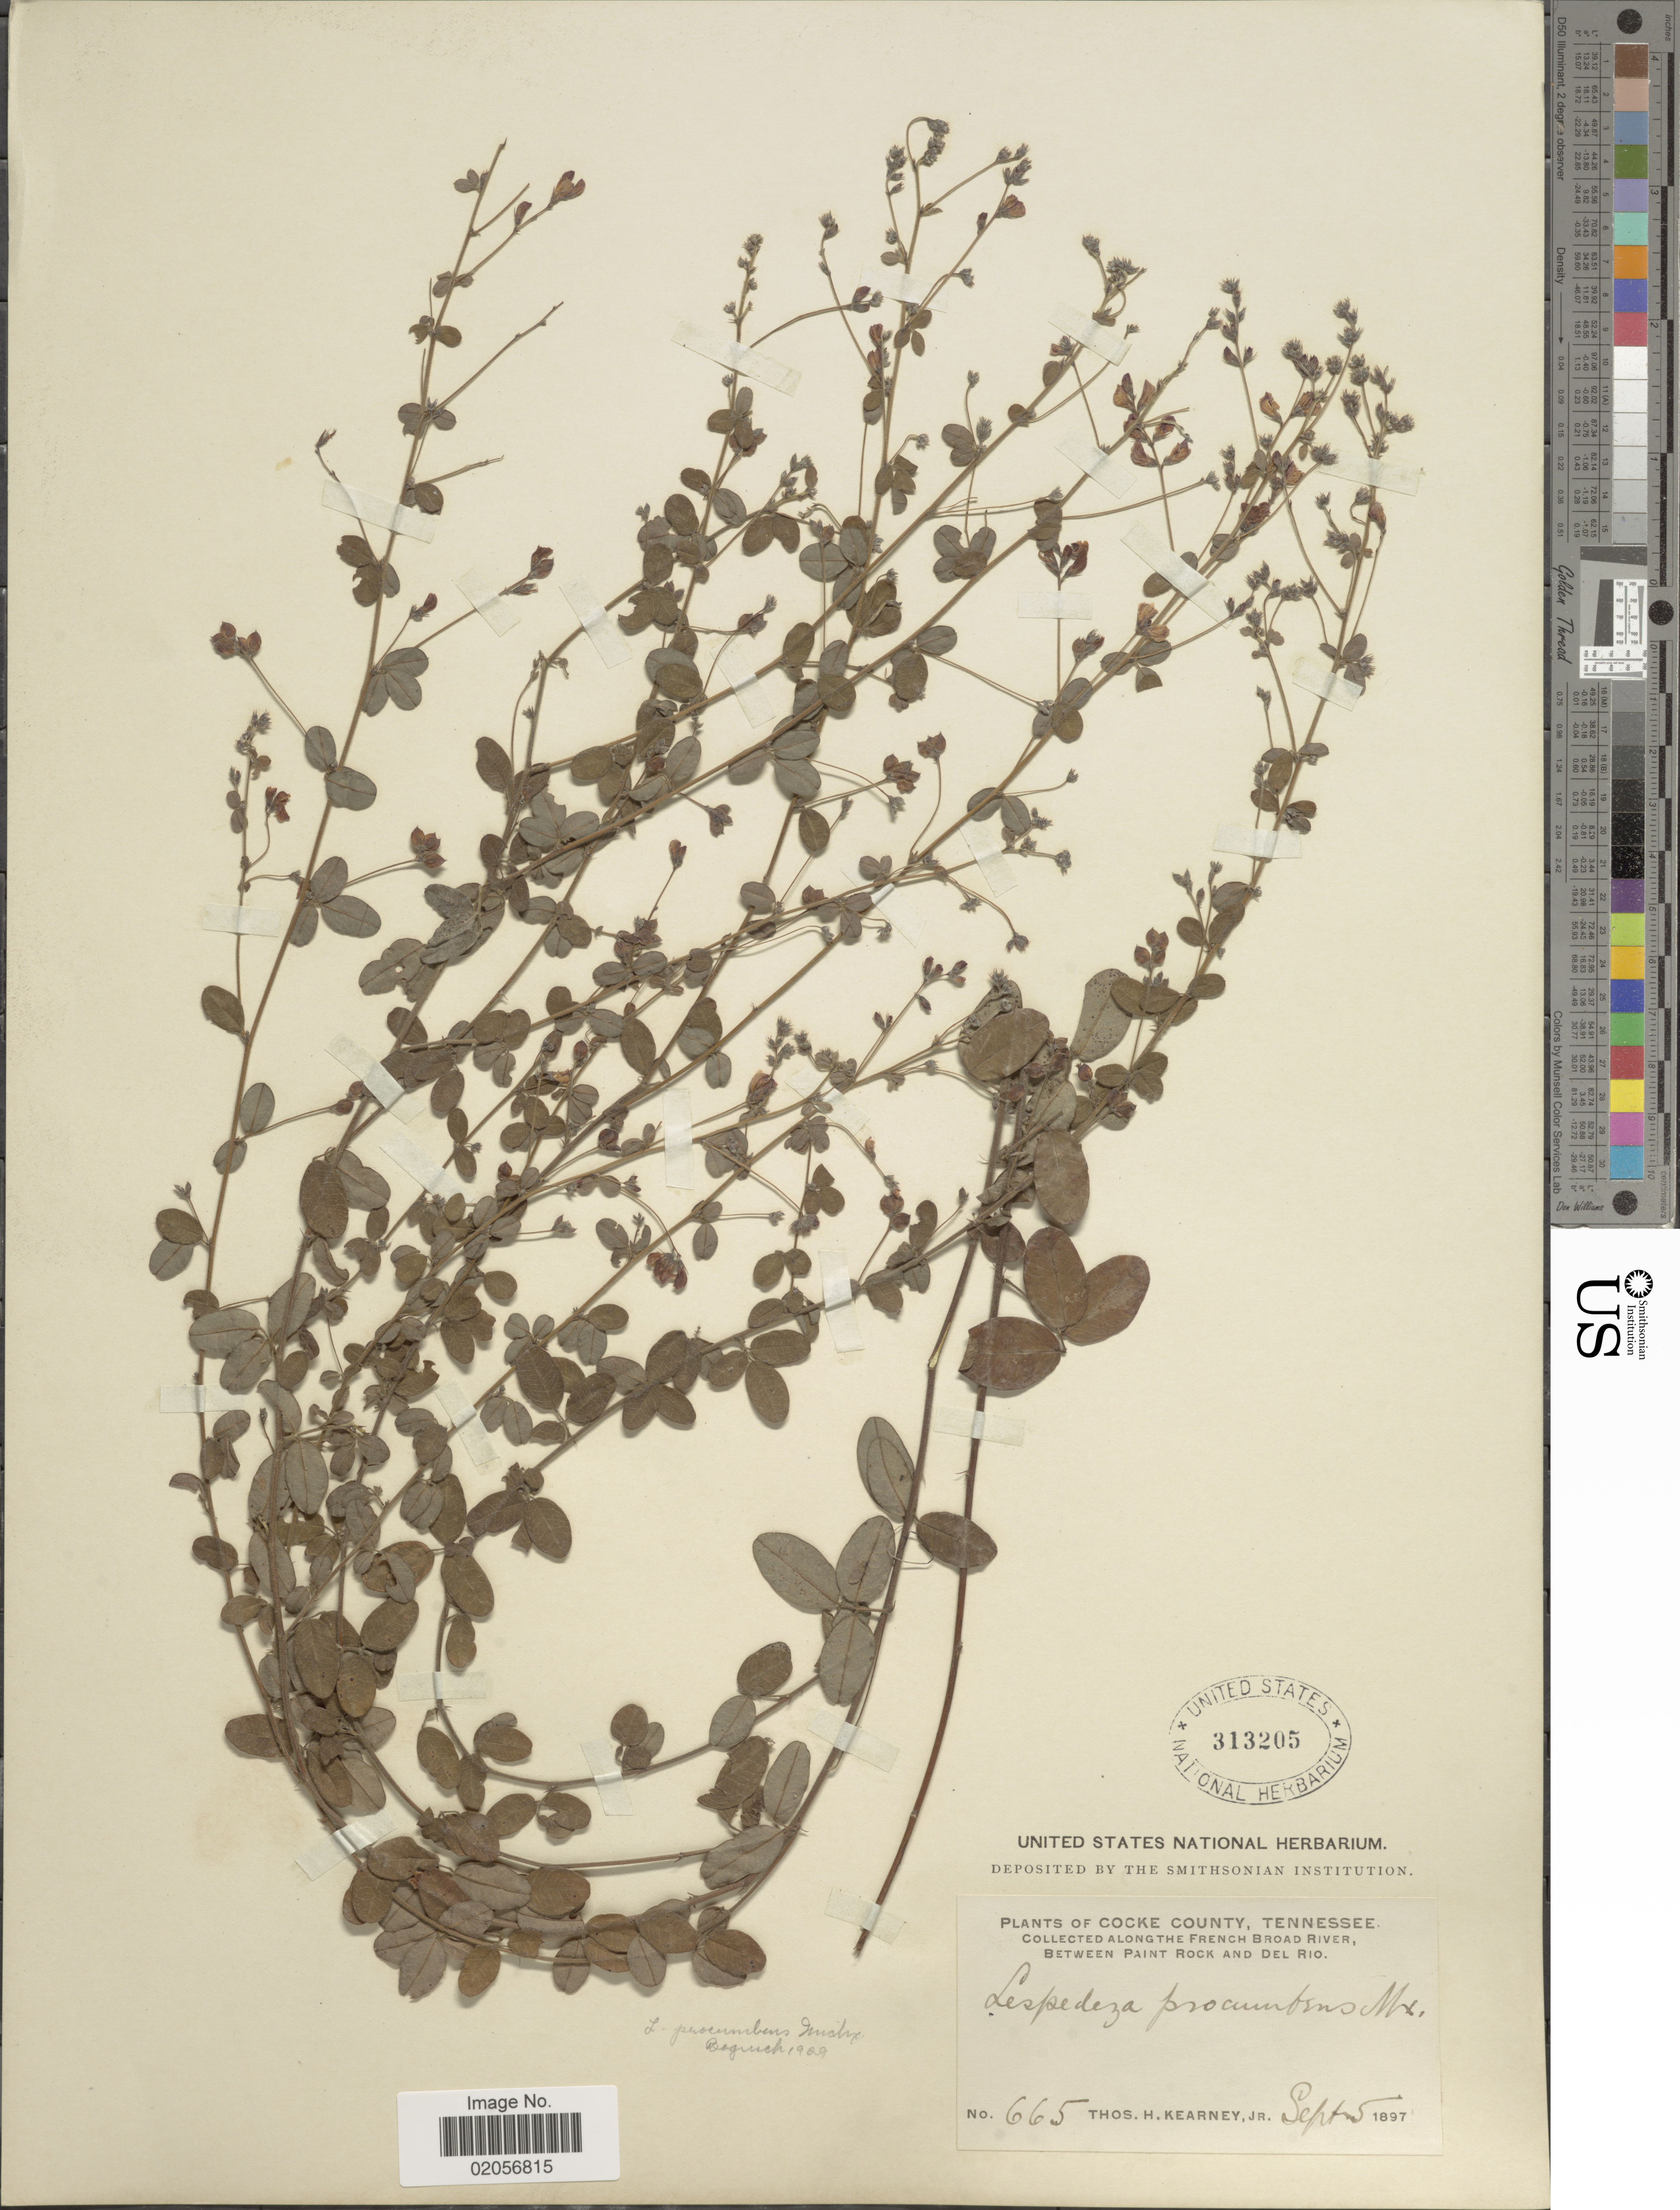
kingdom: Plantae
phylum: Tracheophyta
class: Magnoliopsida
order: Fabales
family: Fabaceae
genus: Lespedeza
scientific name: Lespedeza procumbens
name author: Michx.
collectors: T. H. Kearney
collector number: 665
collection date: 1897-09-05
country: United States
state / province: Tennessee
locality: Cocke County, long the French Broad River, Between Paint Rock and Del Rio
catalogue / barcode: US 313205